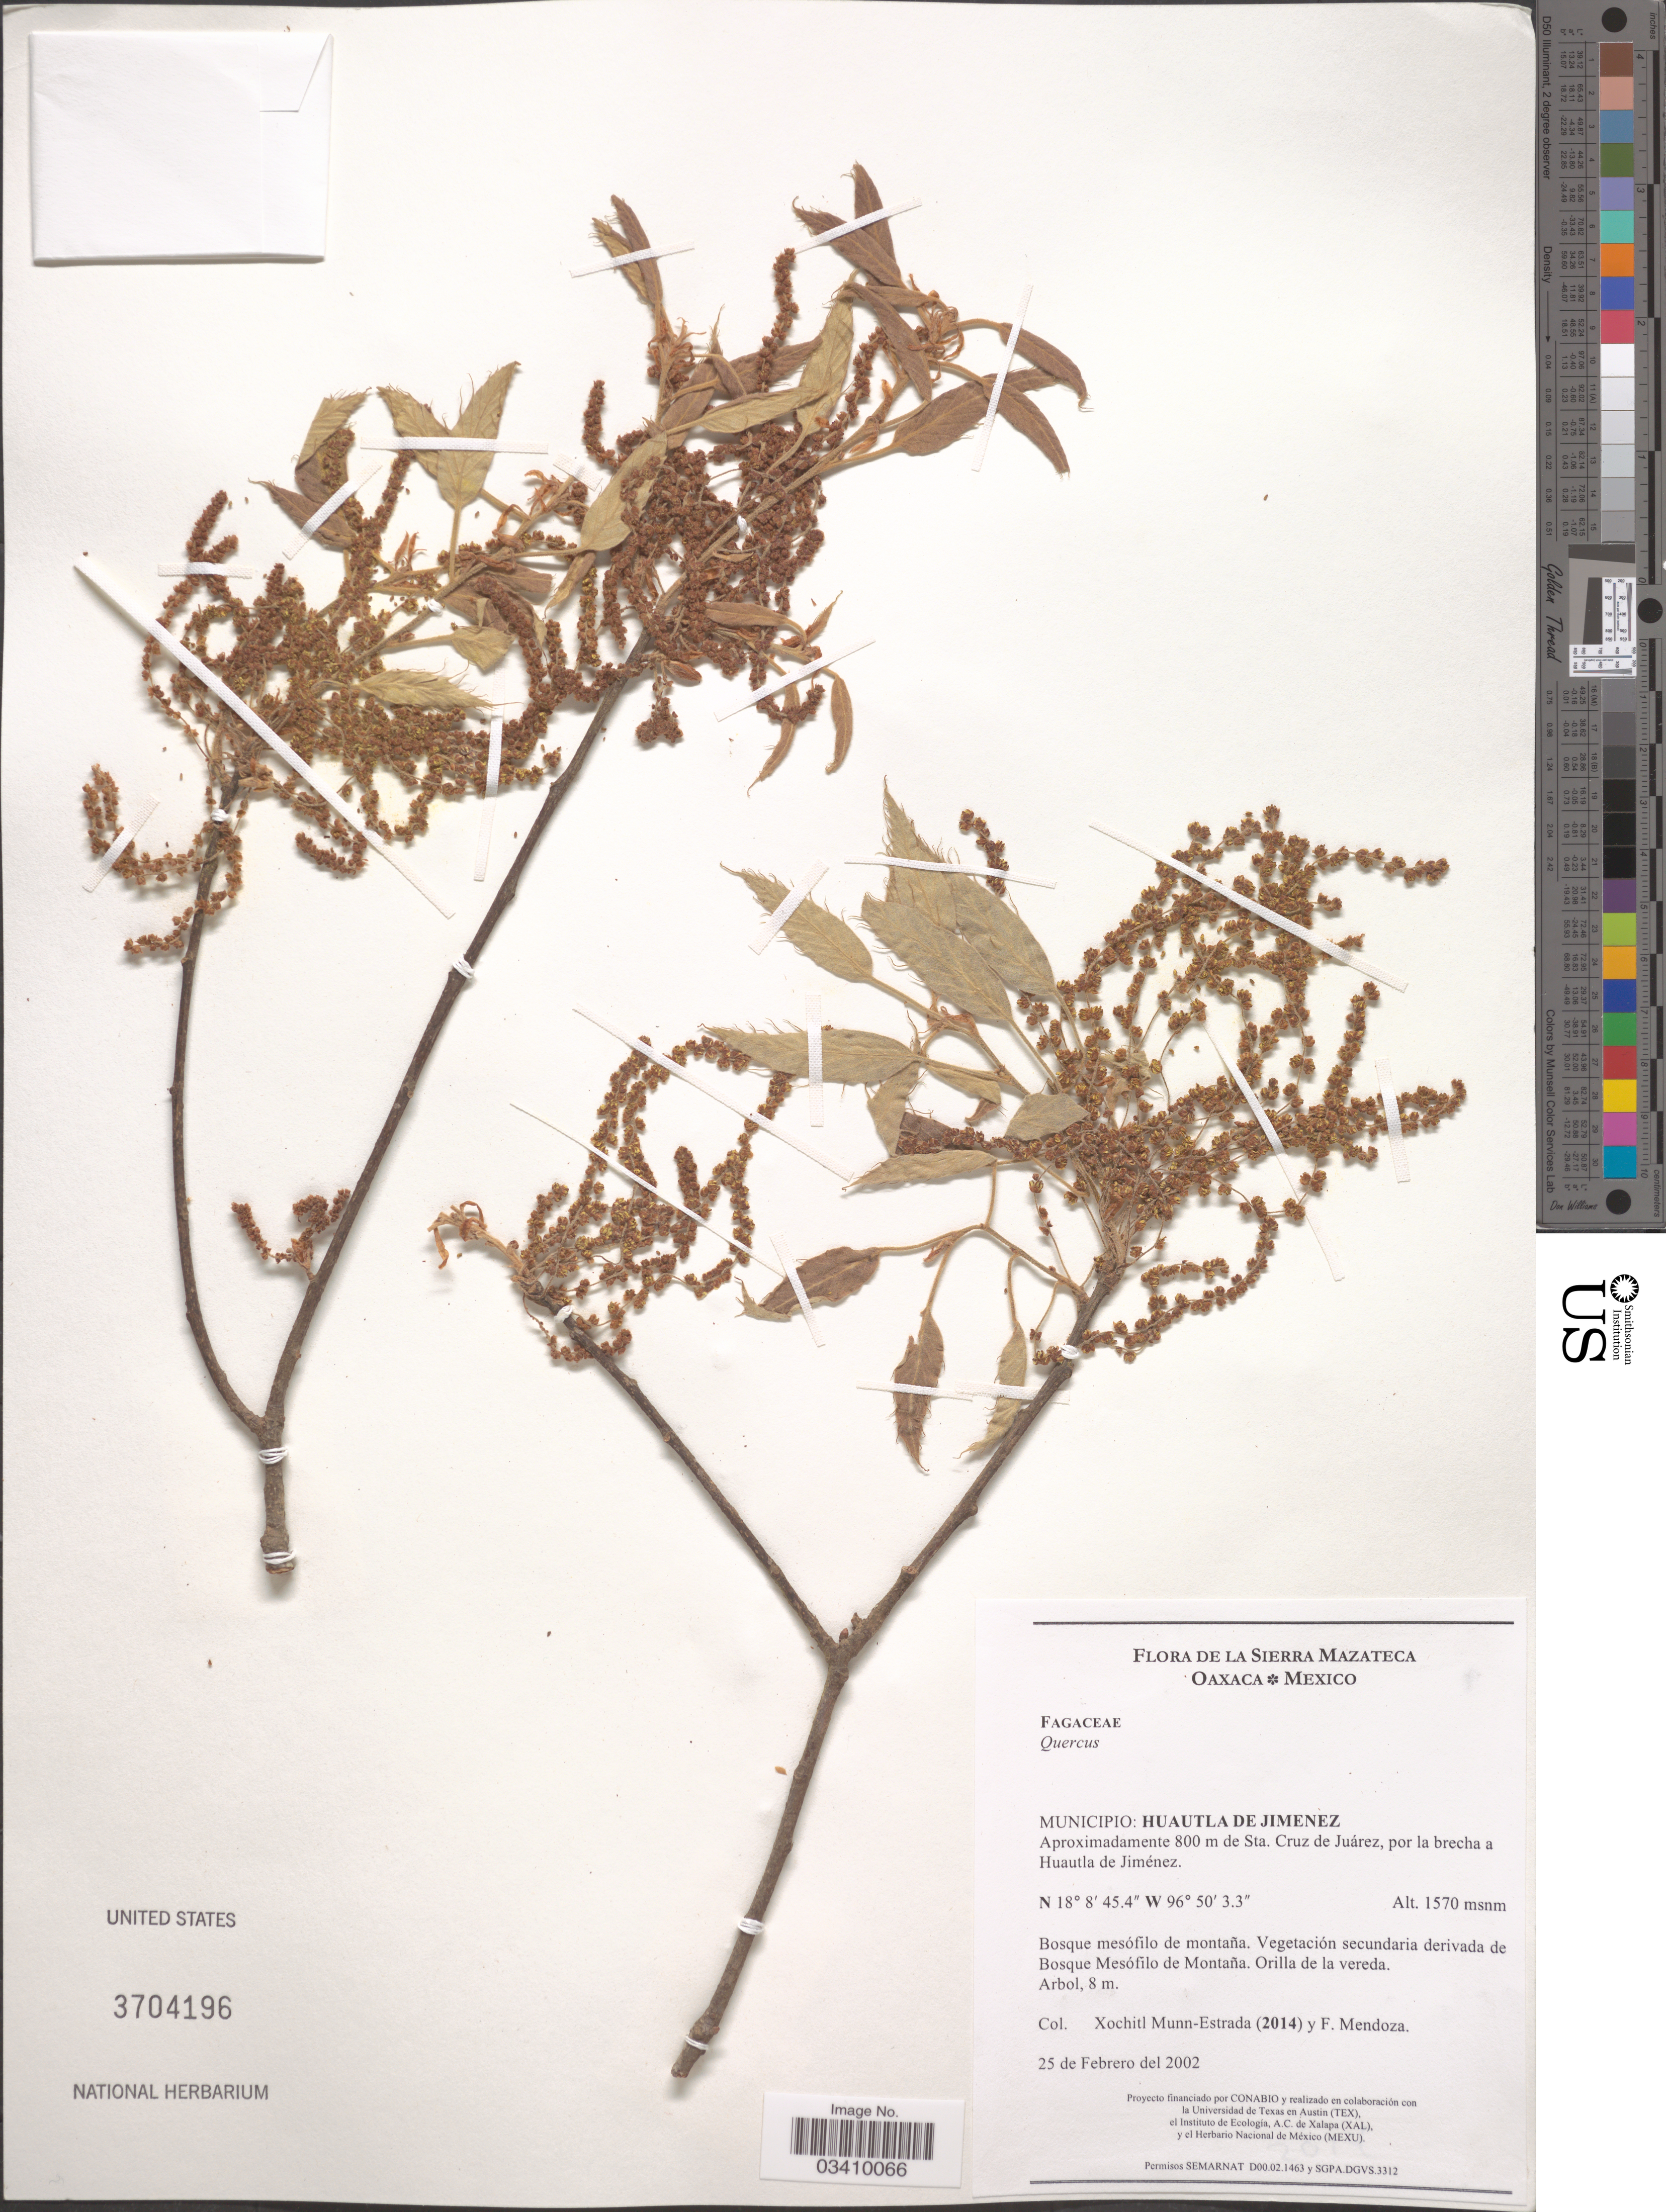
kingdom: Plantae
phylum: Tracheophyta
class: Magnoliopsida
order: Fagales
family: Fagaceae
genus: Quercus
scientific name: Quercus sp.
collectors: X. Munn-Estrada & F. Mendoza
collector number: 2014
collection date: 2002-02-25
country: Mexico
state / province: Oaxaca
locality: La Sierra Mazateca. Municipio: Huautla de Jimenez. Aproximadamente 800 m de Sta. Cruz de Juárez, por la brecha a Huautla de Jiménez.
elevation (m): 1570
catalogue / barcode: US 3704196